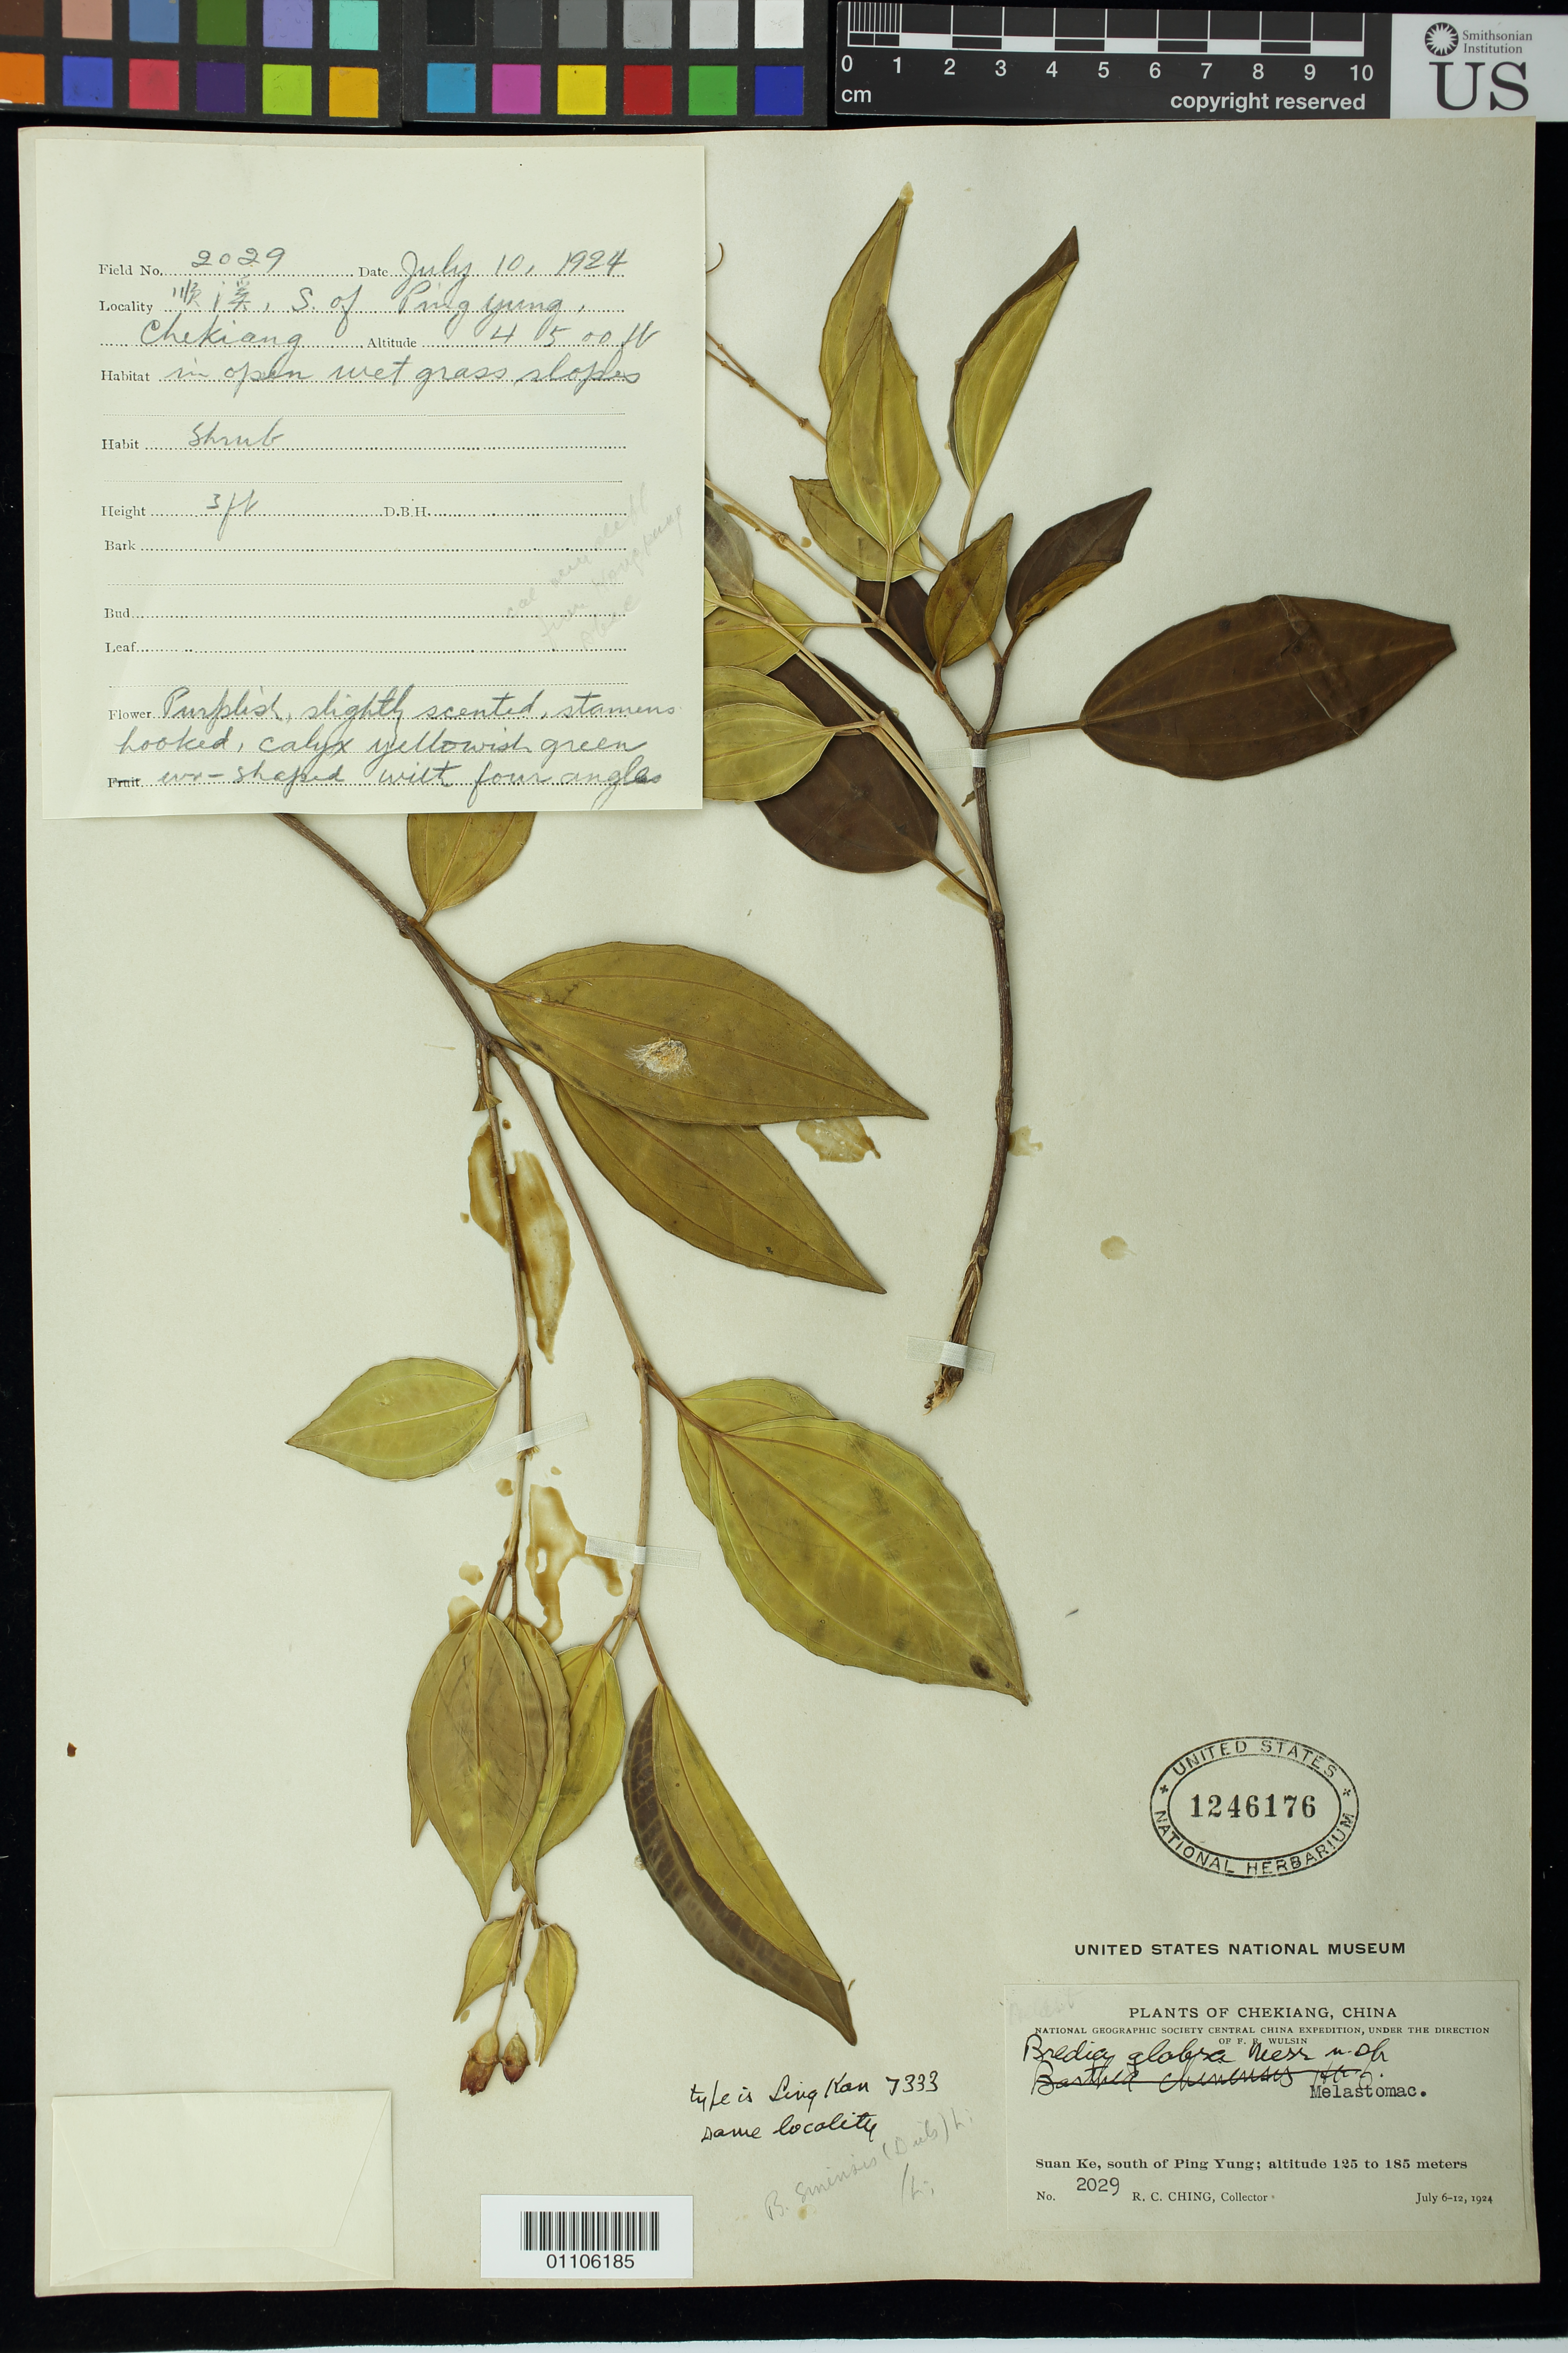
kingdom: Plantae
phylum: Tracheophyta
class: Magnoliopsida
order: Myrtales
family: Melastomataceae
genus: Bredia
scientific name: Bredia glabra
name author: Merr.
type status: Isosyntype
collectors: R. C. Ching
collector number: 2029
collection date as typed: July 6-12, 1924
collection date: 1924-07-06/1924-07-24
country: China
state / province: Zhejiang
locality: Chekiang, Suan Ke, south of Ping Yung.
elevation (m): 125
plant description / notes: Protologue cites 2 collections without indicating either as the type. Ching 2029 is the second collection cited, and a syntype or paratype depending on interpretation.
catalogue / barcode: US 1246176